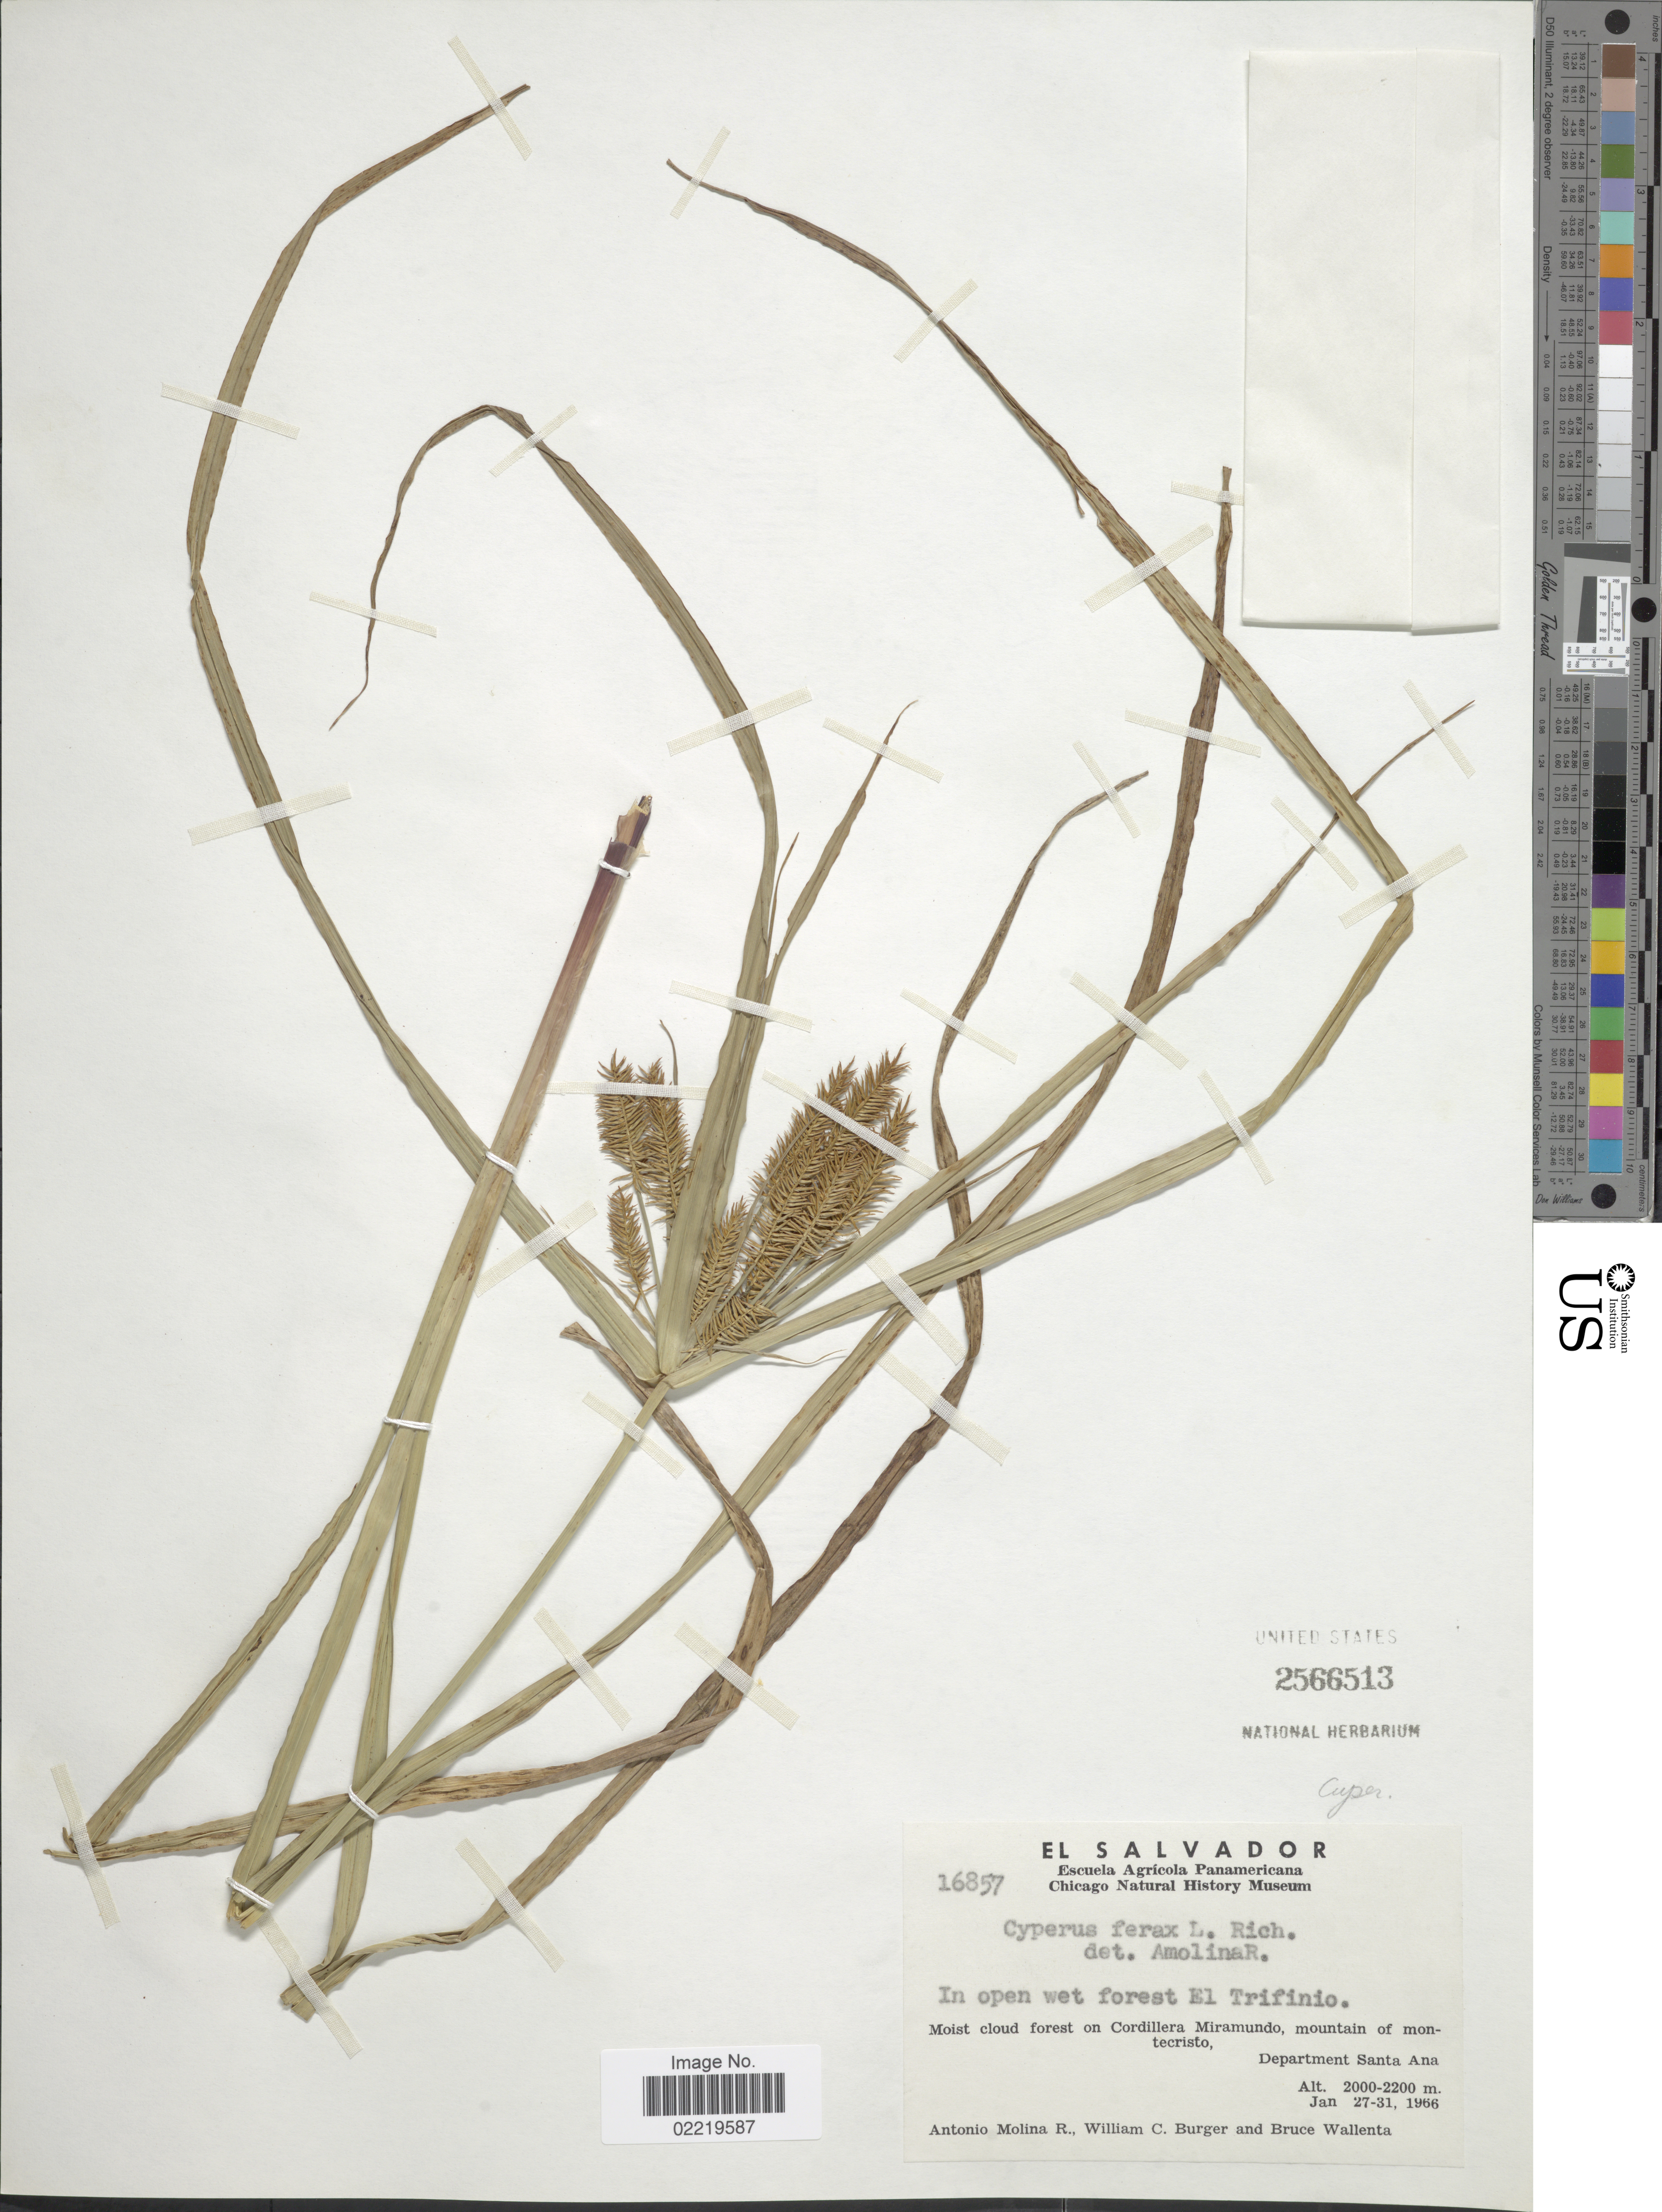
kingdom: Plantae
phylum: Tracheophyta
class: Liliopsida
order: Poales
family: Cyperaceae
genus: Cyperus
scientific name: Cyperus odoratus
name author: L.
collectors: A. Molina R., W. Burger & B. Wallenta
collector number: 16857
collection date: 1966-01-27/1966-01-31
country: El Salvador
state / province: Santa Ana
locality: In open wet forest on Cordillera Miramundo, mountain of montecristo.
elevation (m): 2000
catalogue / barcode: US 2566513